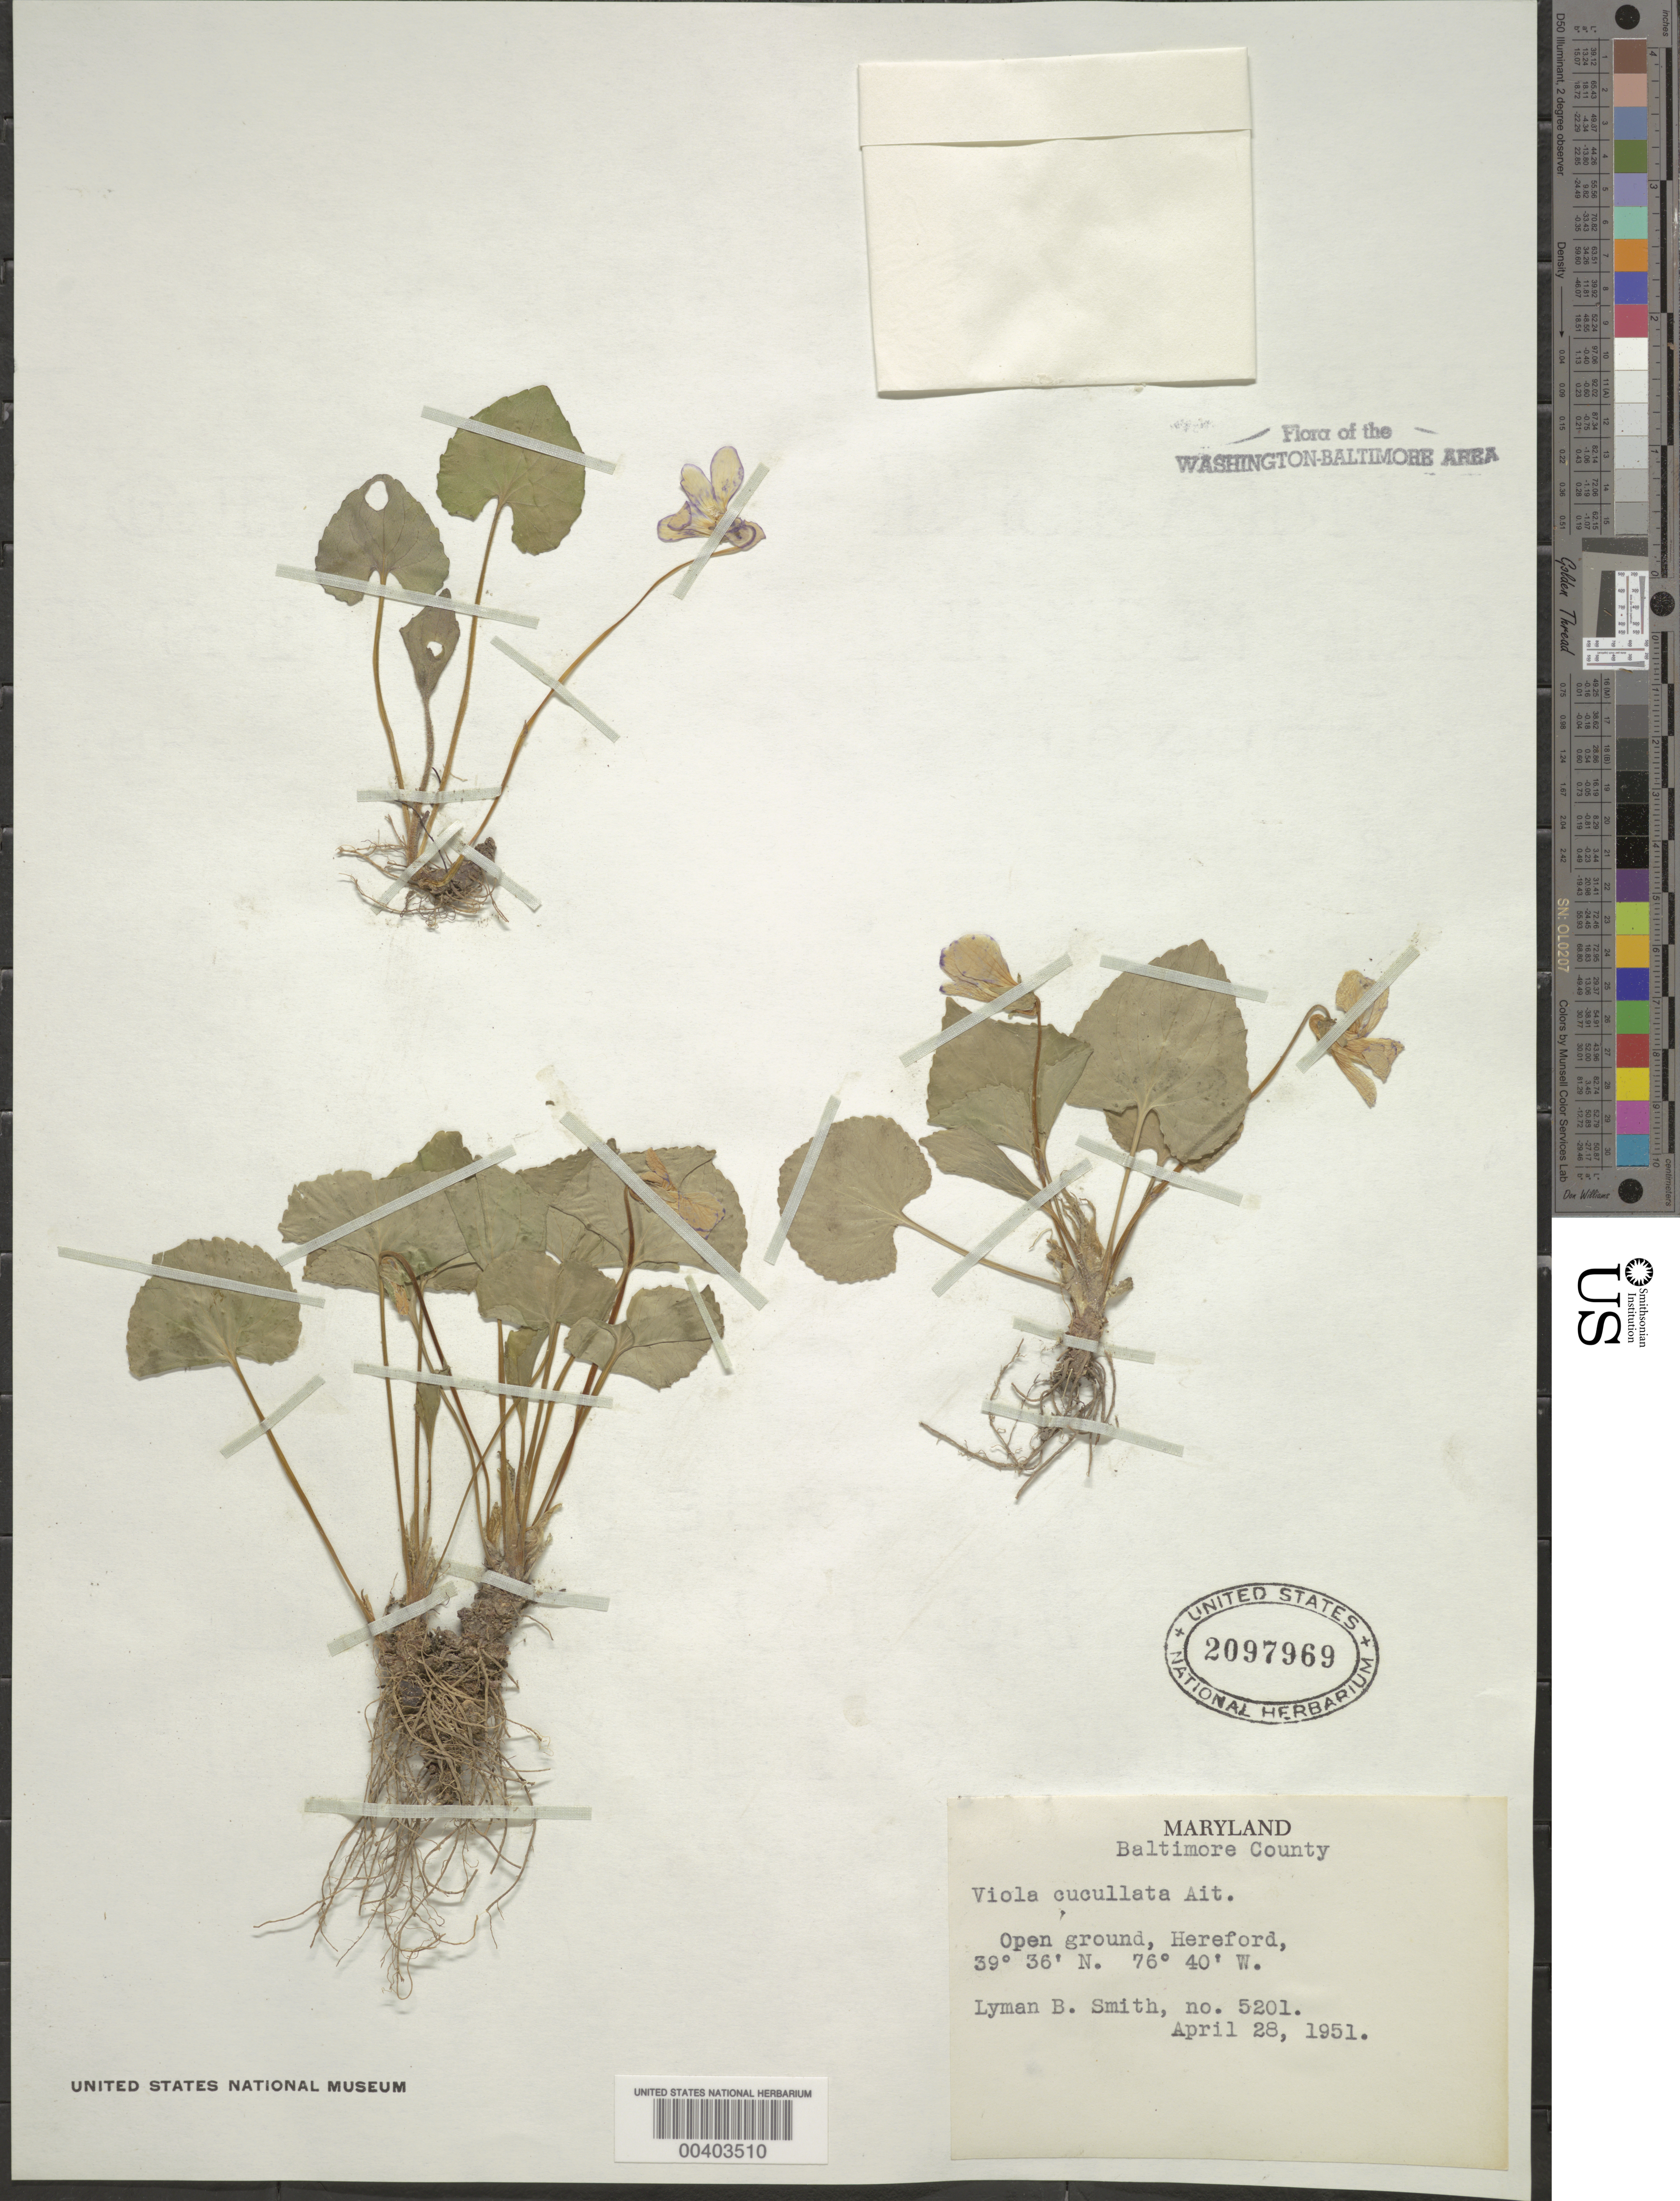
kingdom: Plantae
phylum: Tracheophyta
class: Magnoliopsida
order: Malpighiales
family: Violaceae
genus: Viola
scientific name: Viola cucullata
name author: Aiton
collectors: L. Smith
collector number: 5201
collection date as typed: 28 Apr 1951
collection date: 1951-04-28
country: United States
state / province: Maryland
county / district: Baltimore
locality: Hereford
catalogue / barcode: US 2097969